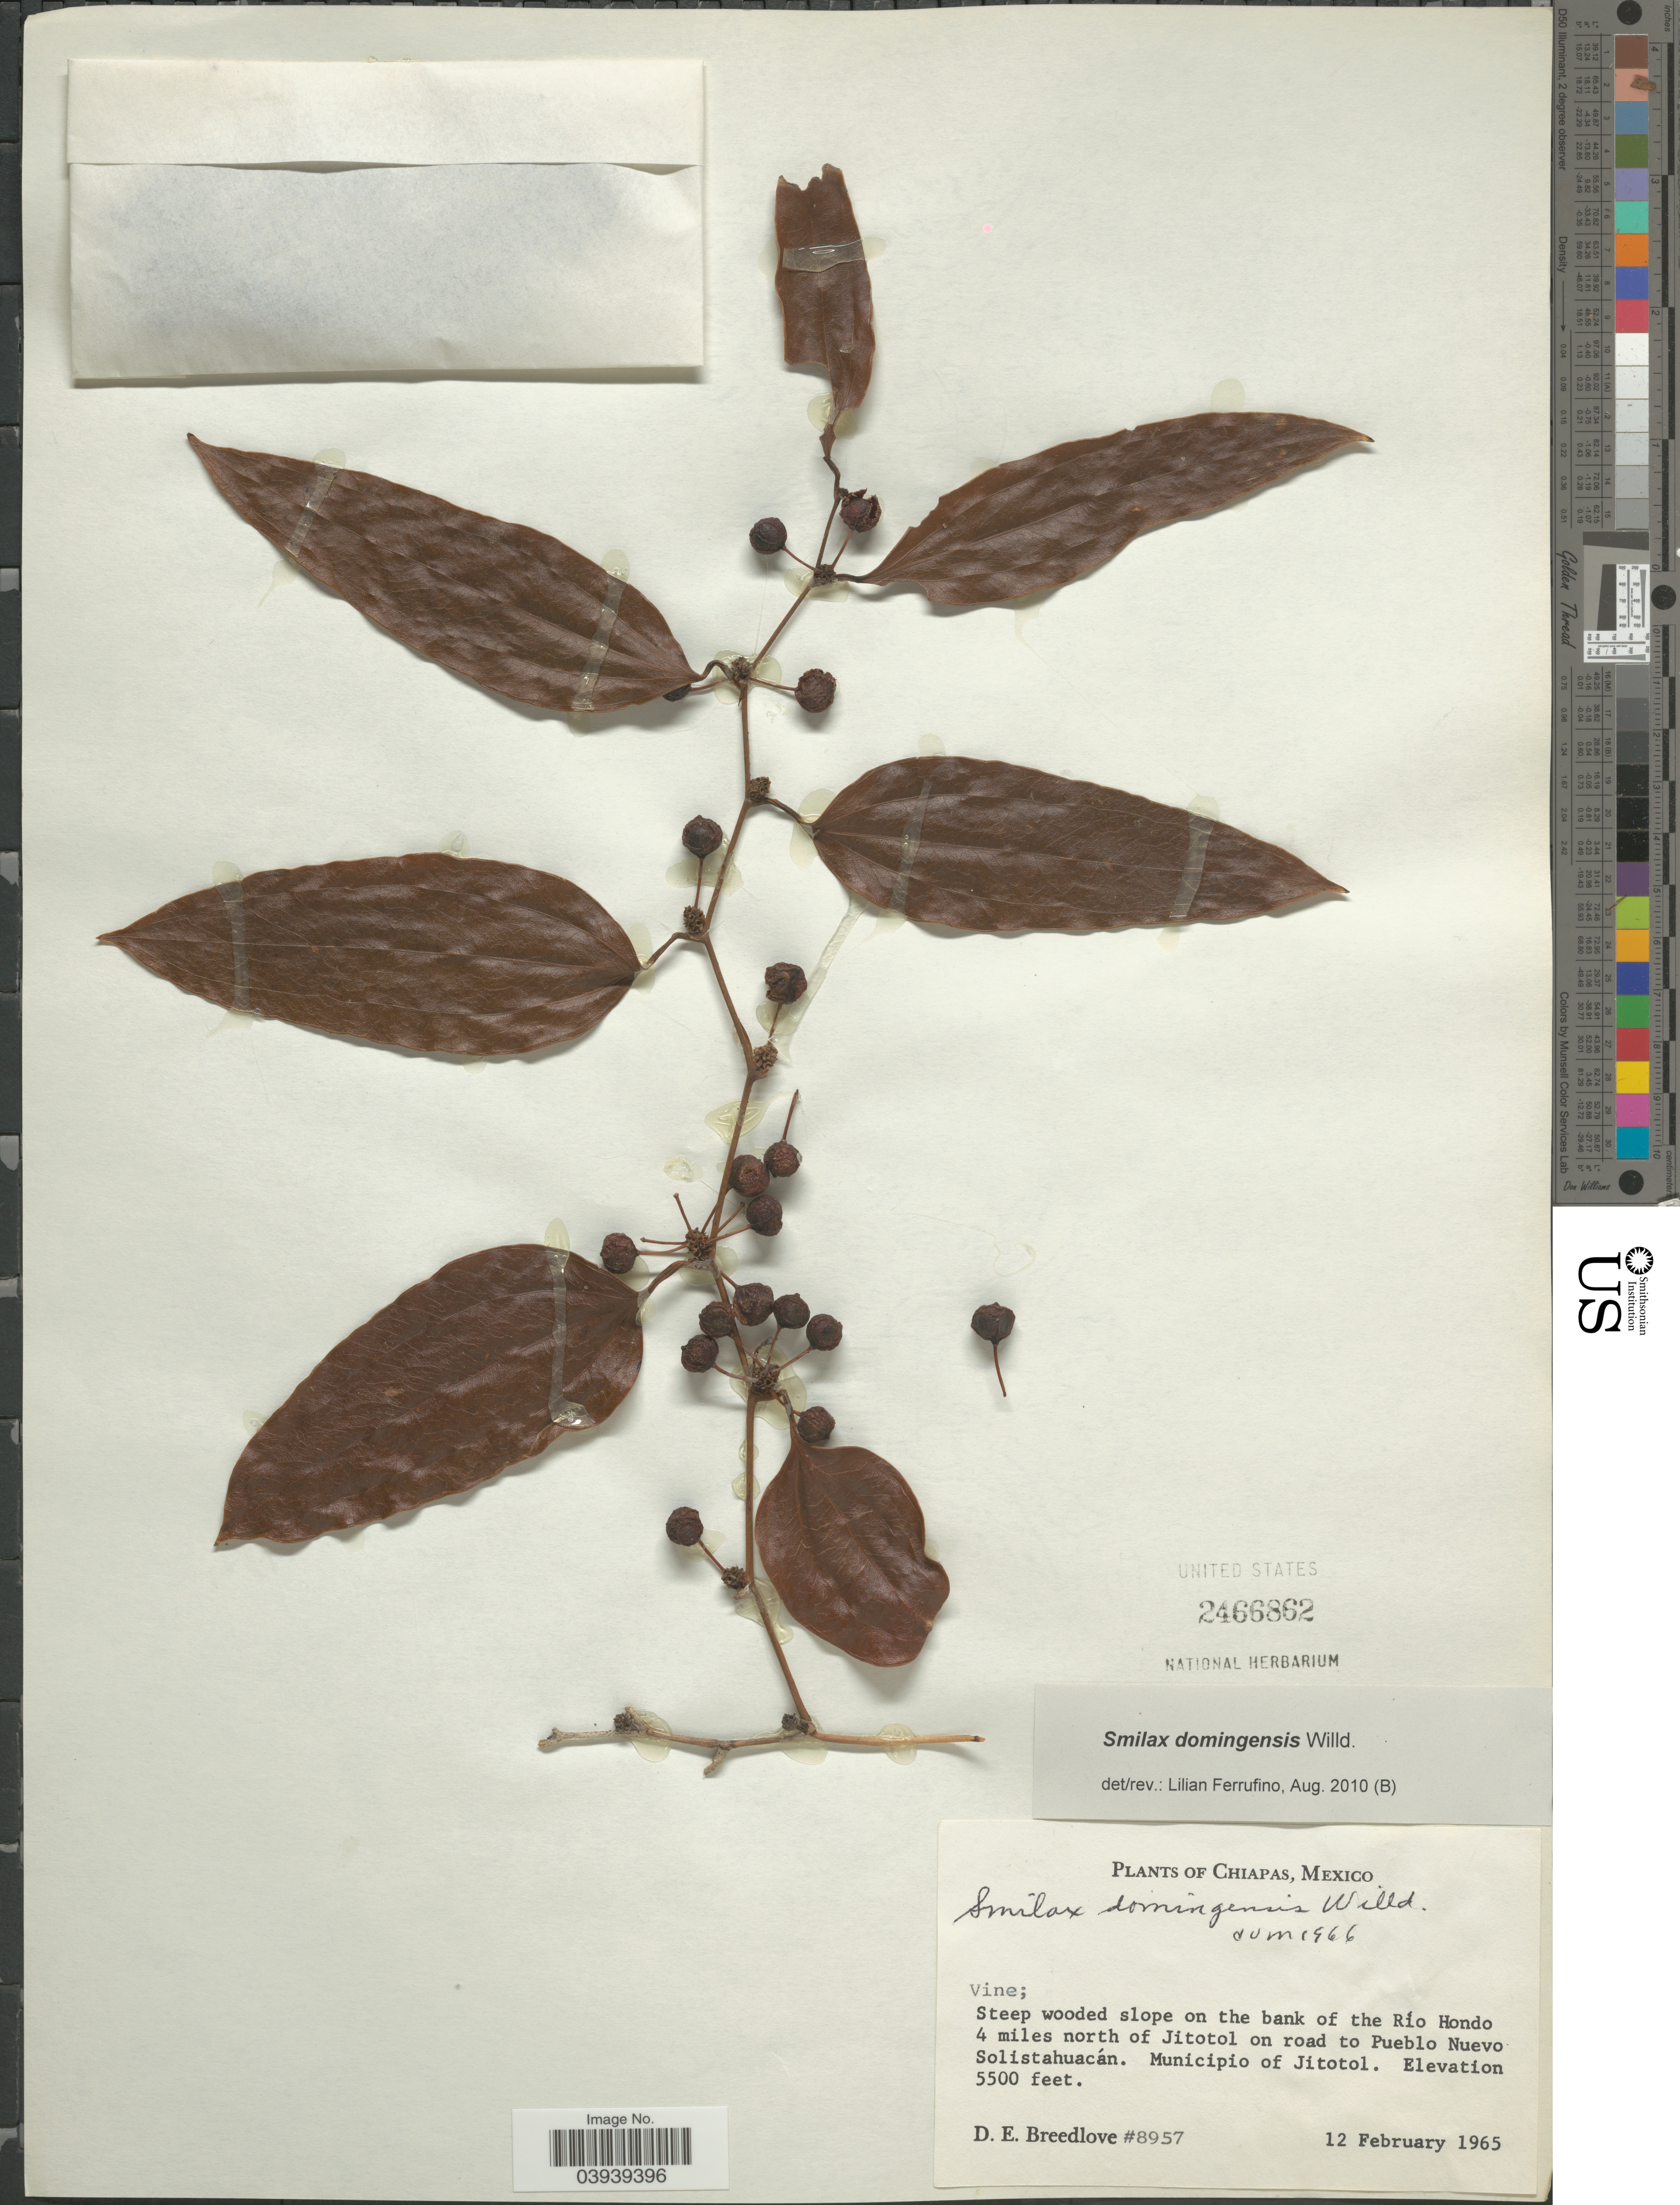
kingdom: Plantae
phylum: Tracheophyta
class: Liliopsida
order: Liliales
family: Smilacaceae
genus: Smilax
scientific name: Smilax domingensis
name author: Willd.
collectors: D. E. Breedlove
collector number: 8957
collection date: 1965-02-12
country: Mexico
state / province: Chiapas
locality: Steep wooded slope on the bank of the Río Hondo 4 miles north of Jitotol on road to Pueblo Nuevo Solistahuacán. Municipio of Jitotol.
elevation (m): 1676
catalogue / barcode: US 2466862